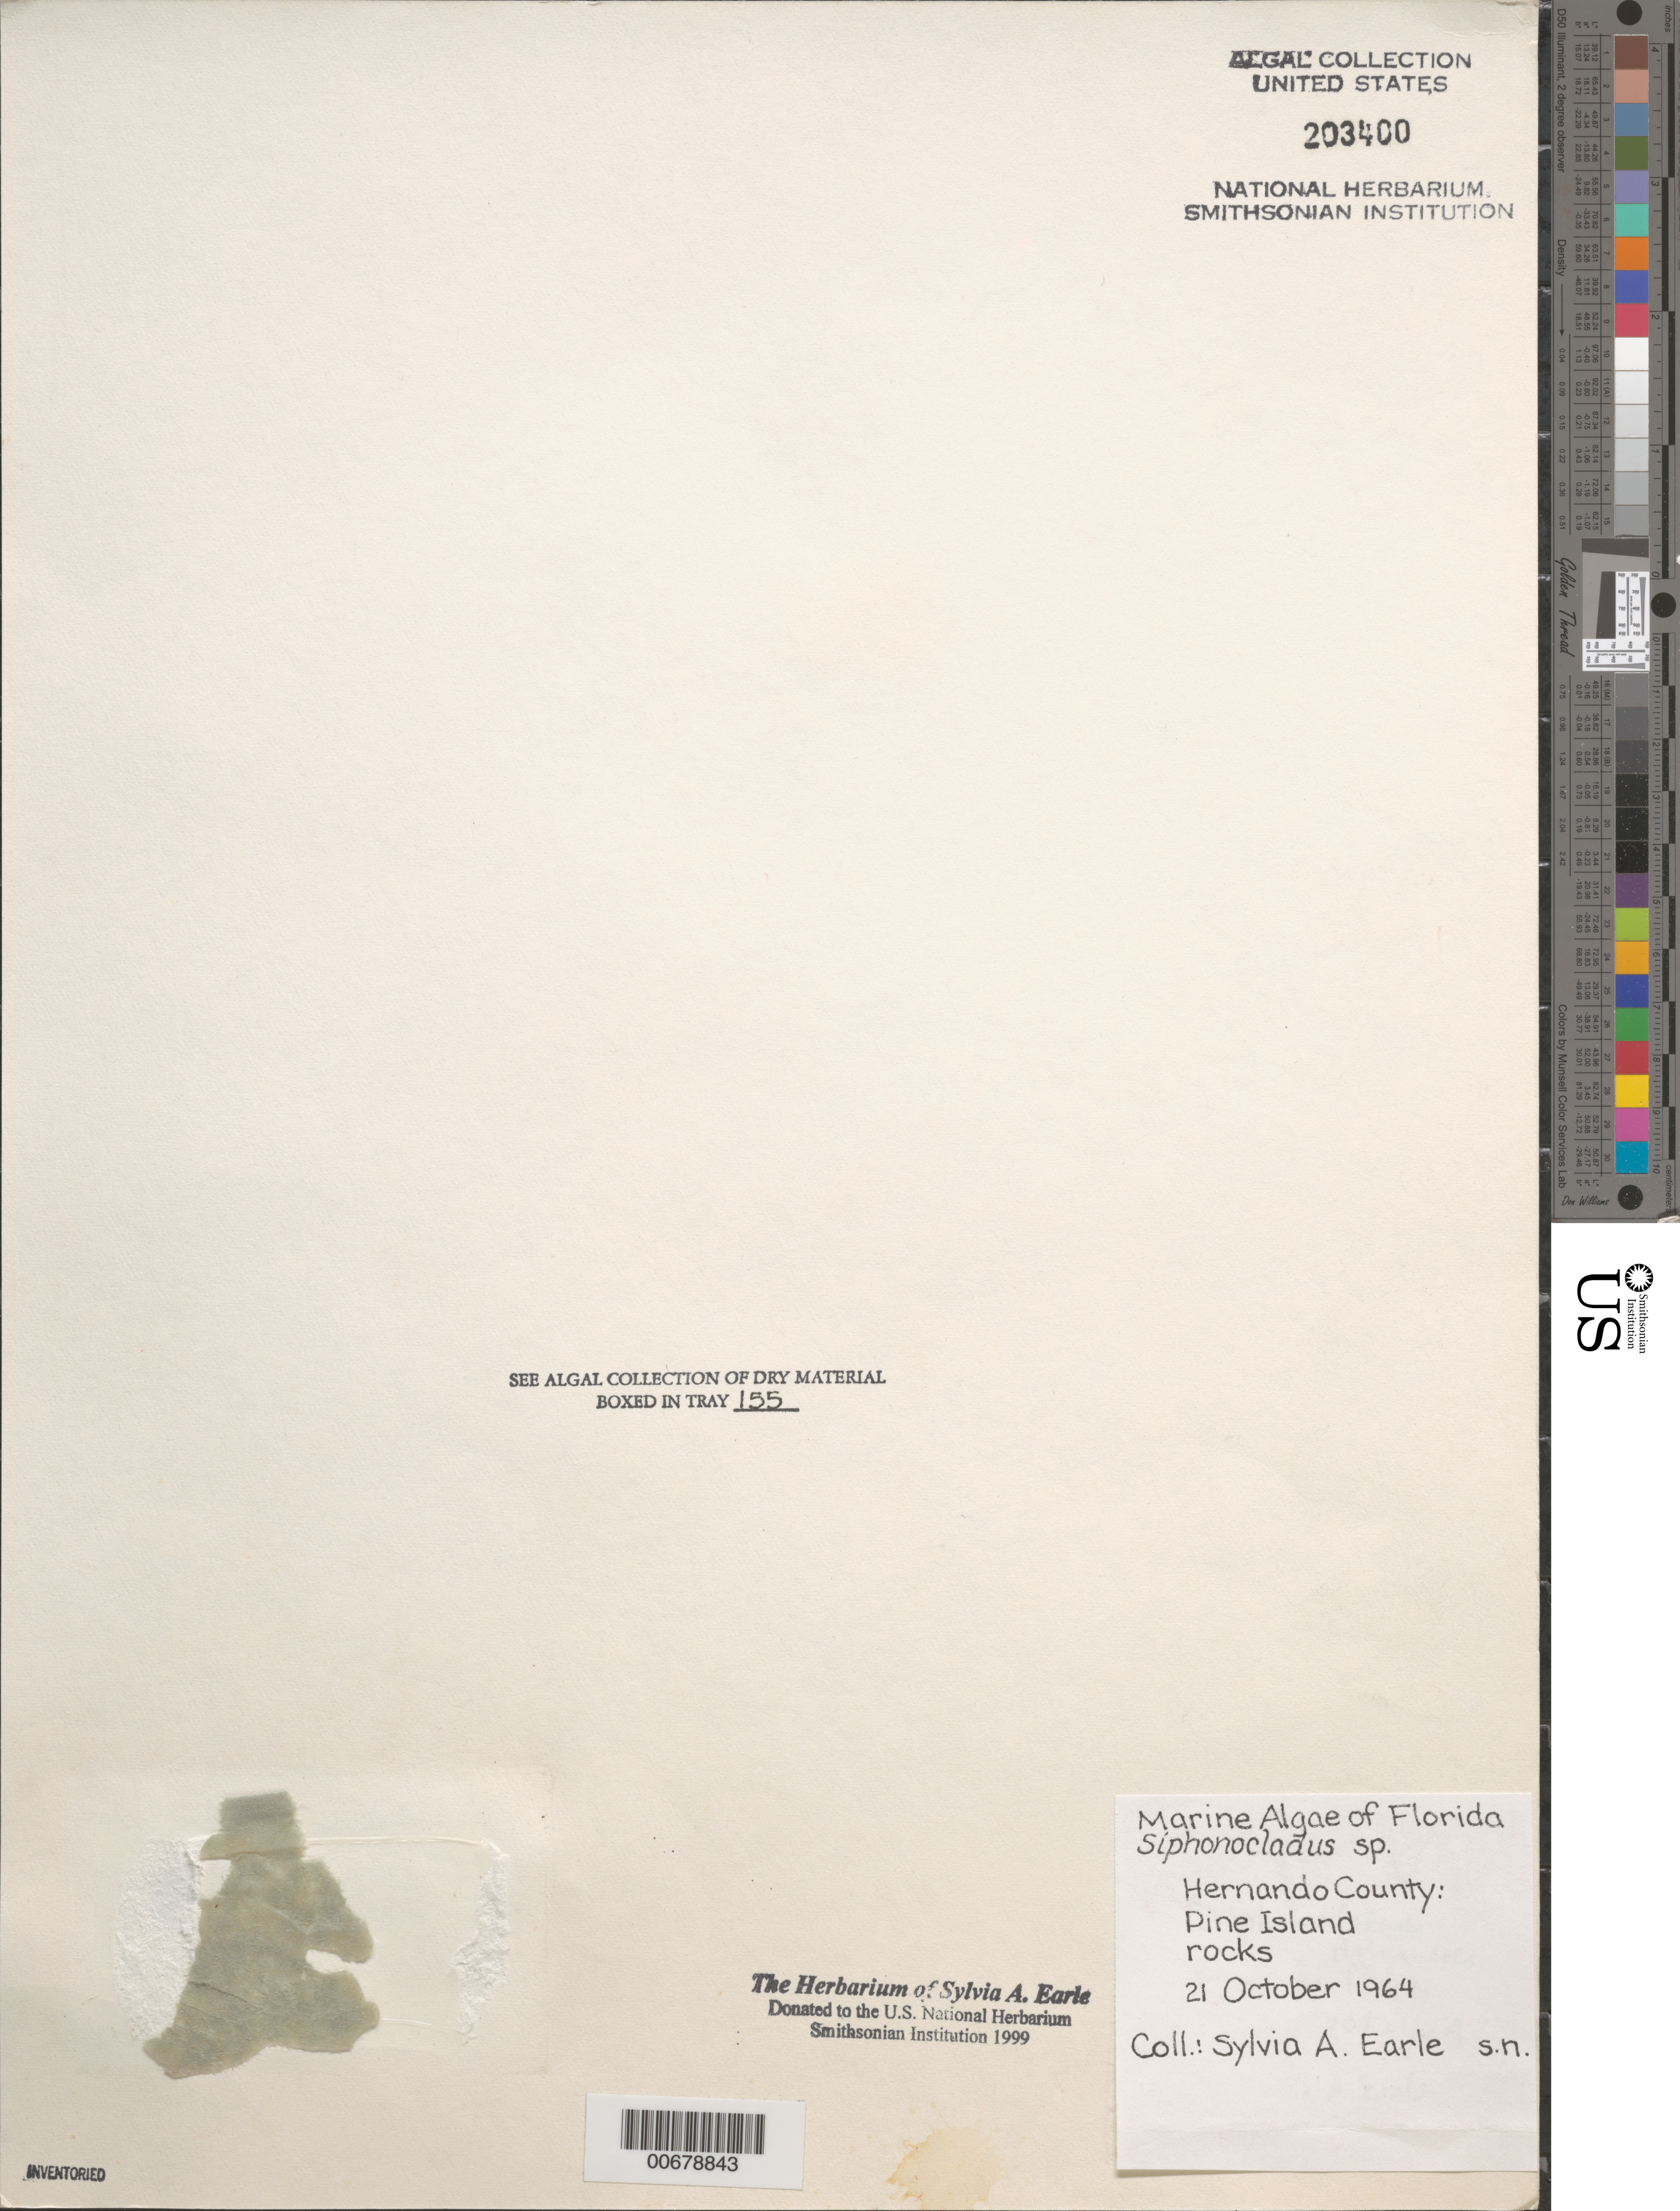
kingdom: Plantae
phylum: Chlorophyta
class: Ulvophyceae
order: Siphonocladales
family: Siphonocladaceae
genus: Siphonocladus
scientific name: Siphonocladus sp.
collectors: S. A. Earle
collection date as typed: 21 Oct 1964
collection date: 1964-10-21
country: United States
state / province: Florida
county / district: Hernando County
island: Pine Island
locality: Rocks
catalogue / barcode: US 203400